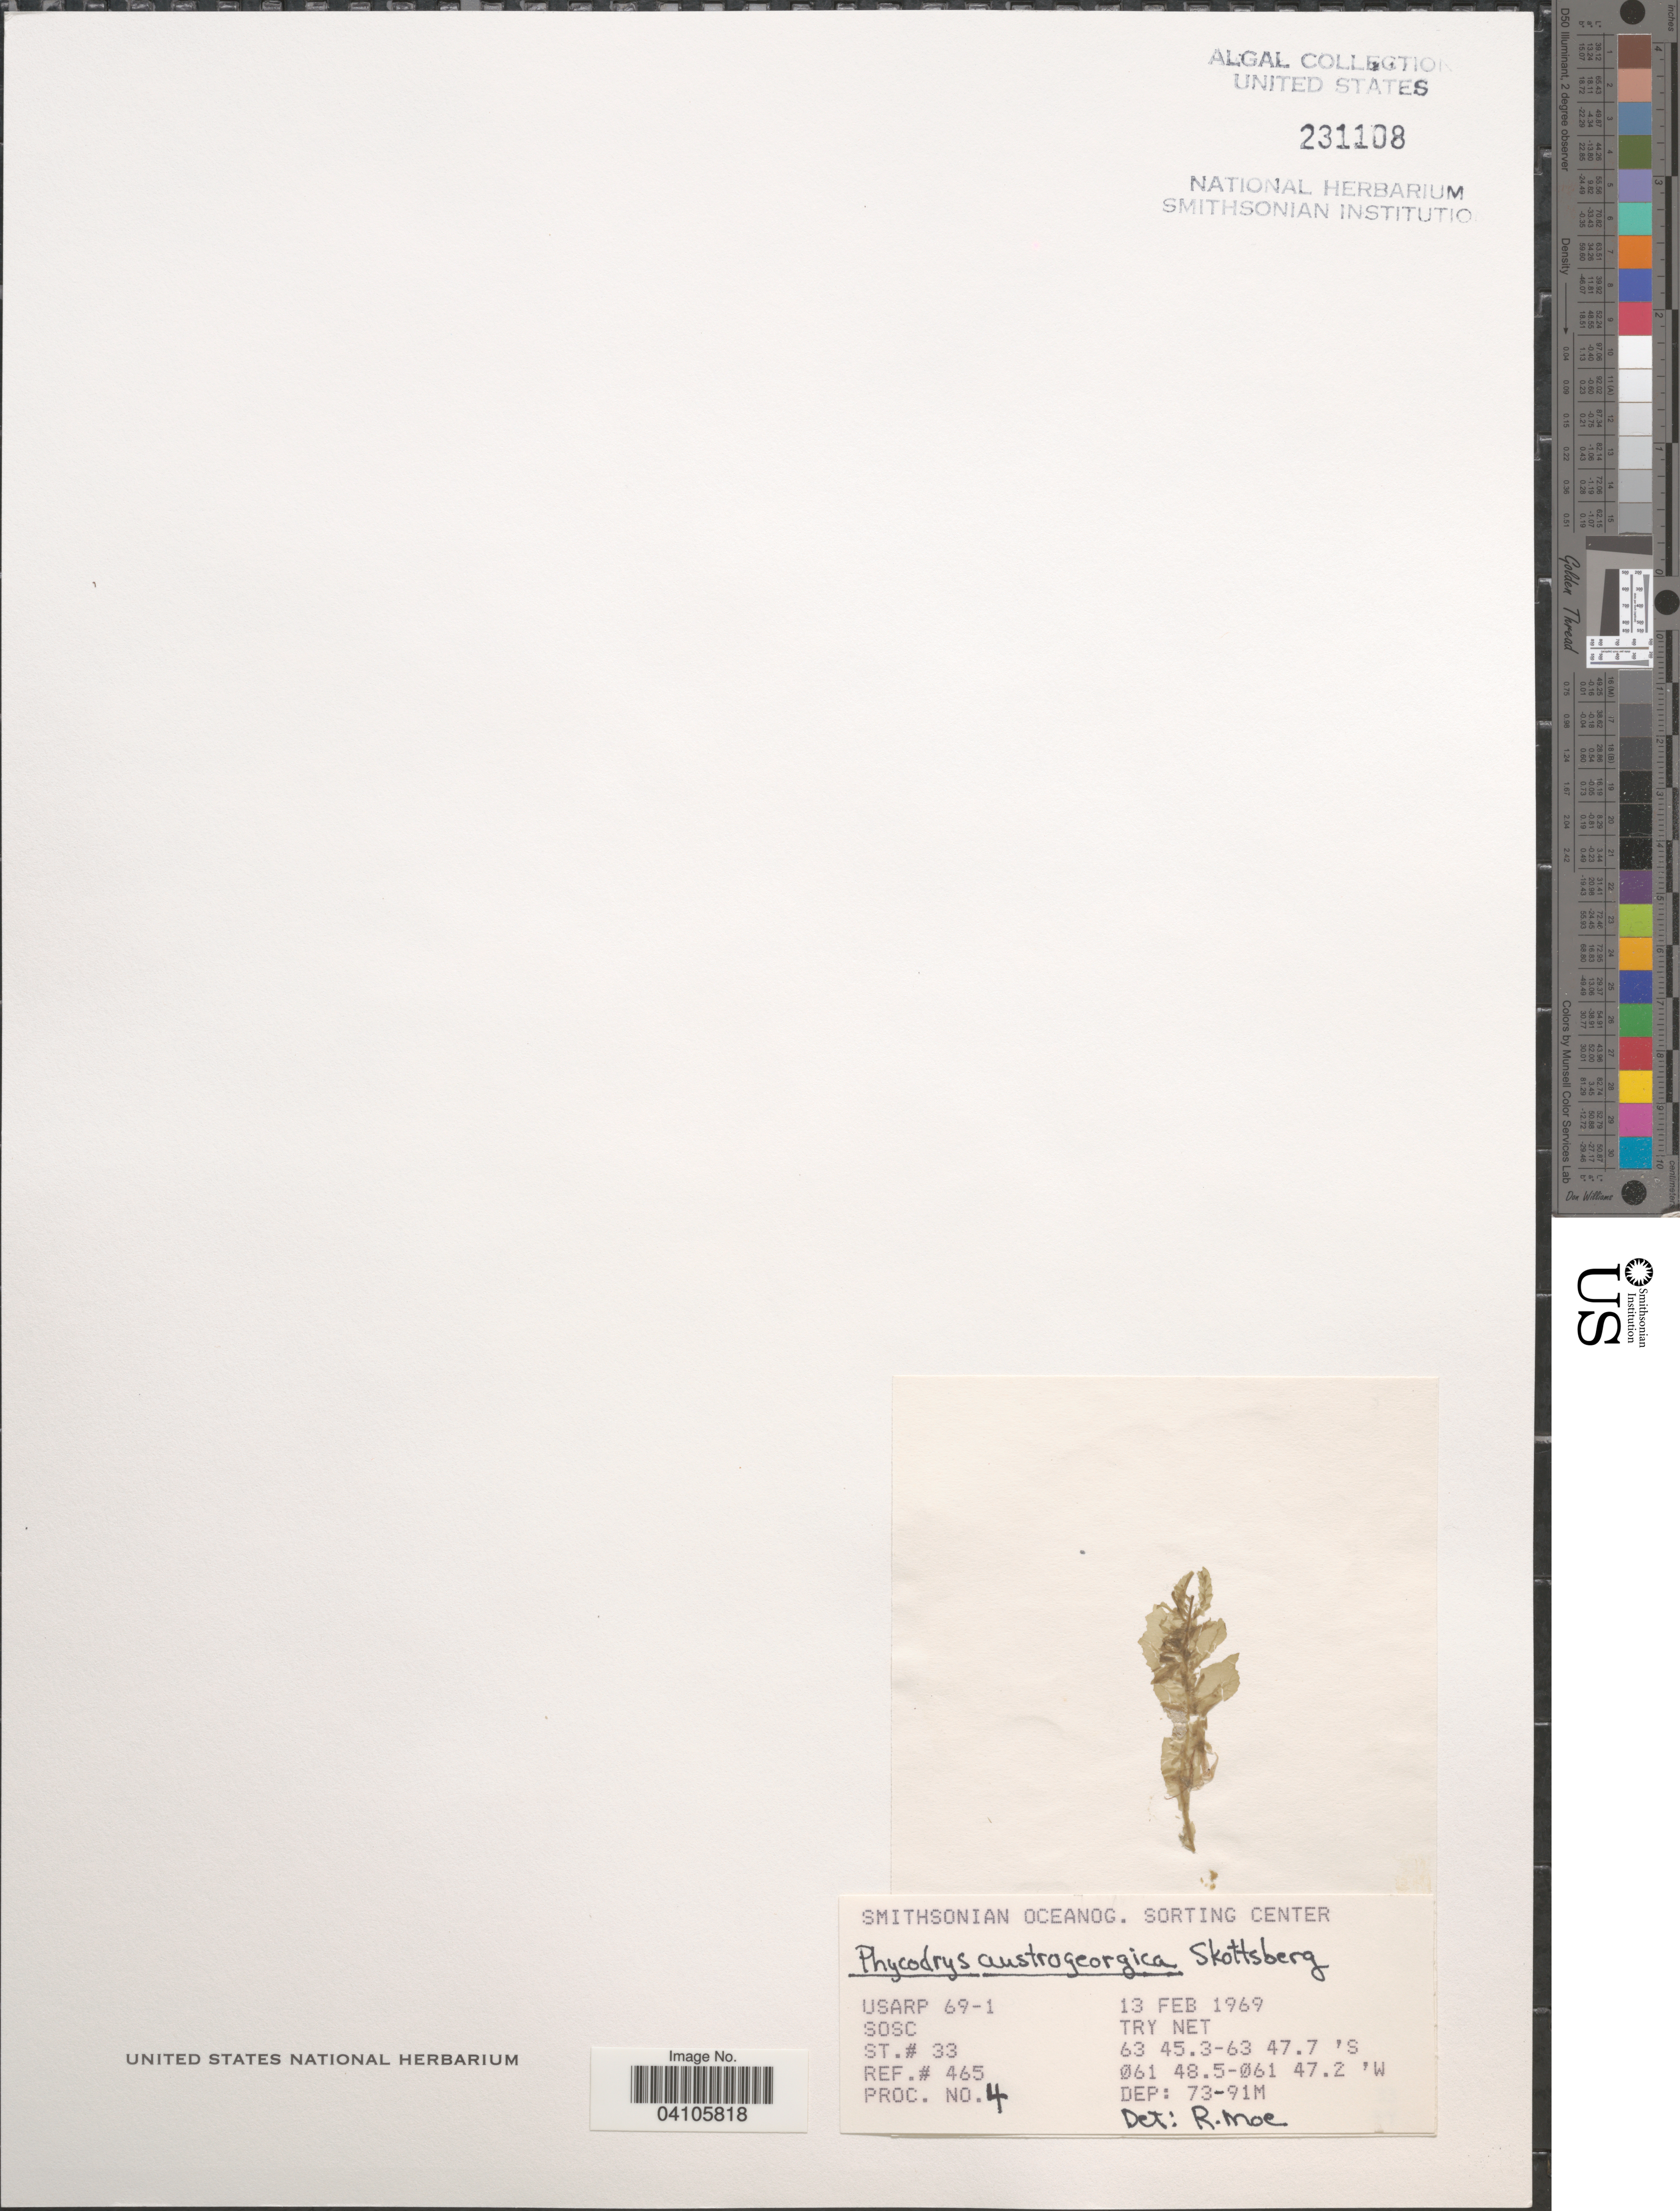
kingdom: Plantae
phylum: Rhodophyta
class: Florideophyceae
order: Ceramiales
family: Delesseriaceae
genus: Phycodrys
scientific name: Phycodrys austrogeorgica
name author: Skottsberg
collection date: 1969-02-13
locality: USARP 69-1.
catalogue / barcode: US 231108